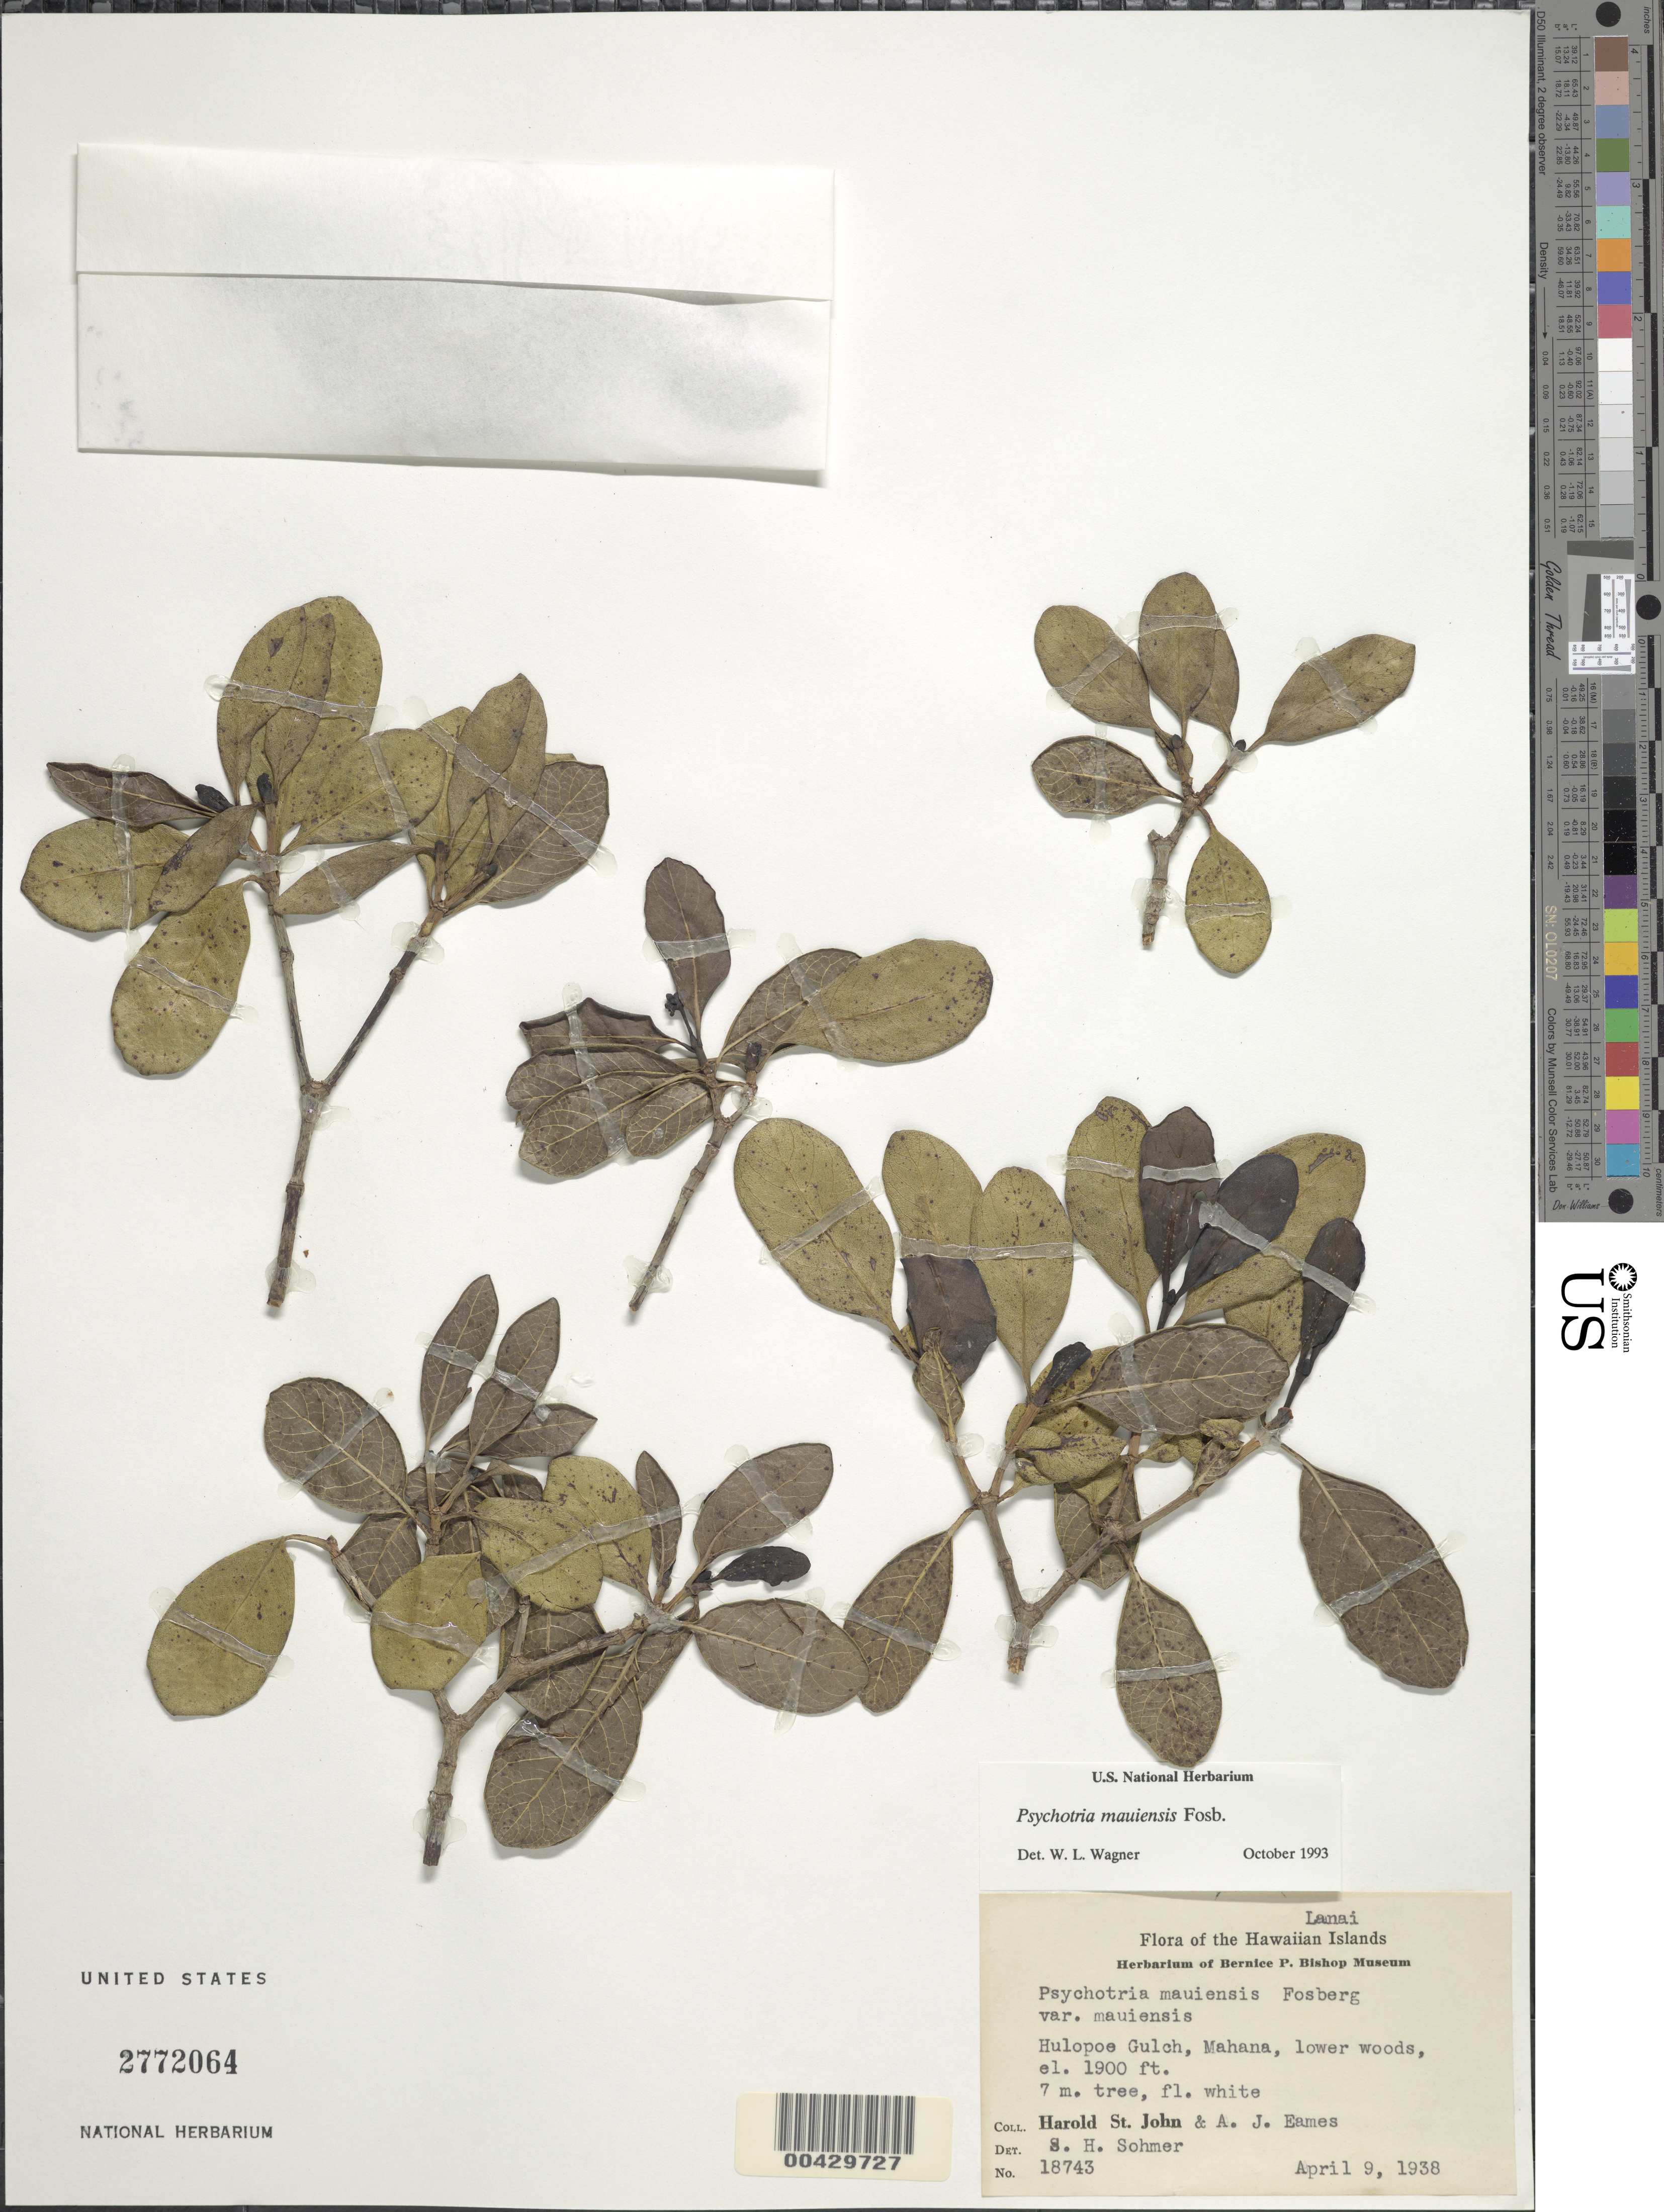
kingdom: Plantae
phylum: Tracheophyta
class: Magnoliopsida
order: Gentianales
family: Rubiaceae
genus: Psychotria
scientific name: Psychotria mauiensis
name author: Fosberg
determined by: Wagner, W. L., (BOT), Smithsonian Institution - National Museum of Natural History (UNITED STATES)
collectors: H. St. John & A. J. Eames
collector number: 18743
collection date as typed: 9 Apr 1938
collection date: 1938-04-09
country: United States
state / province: Hawaii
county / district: Maui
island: Lana'i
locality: Hulopoe Gulch, Mahana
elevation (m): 579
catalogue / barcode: US 2772064